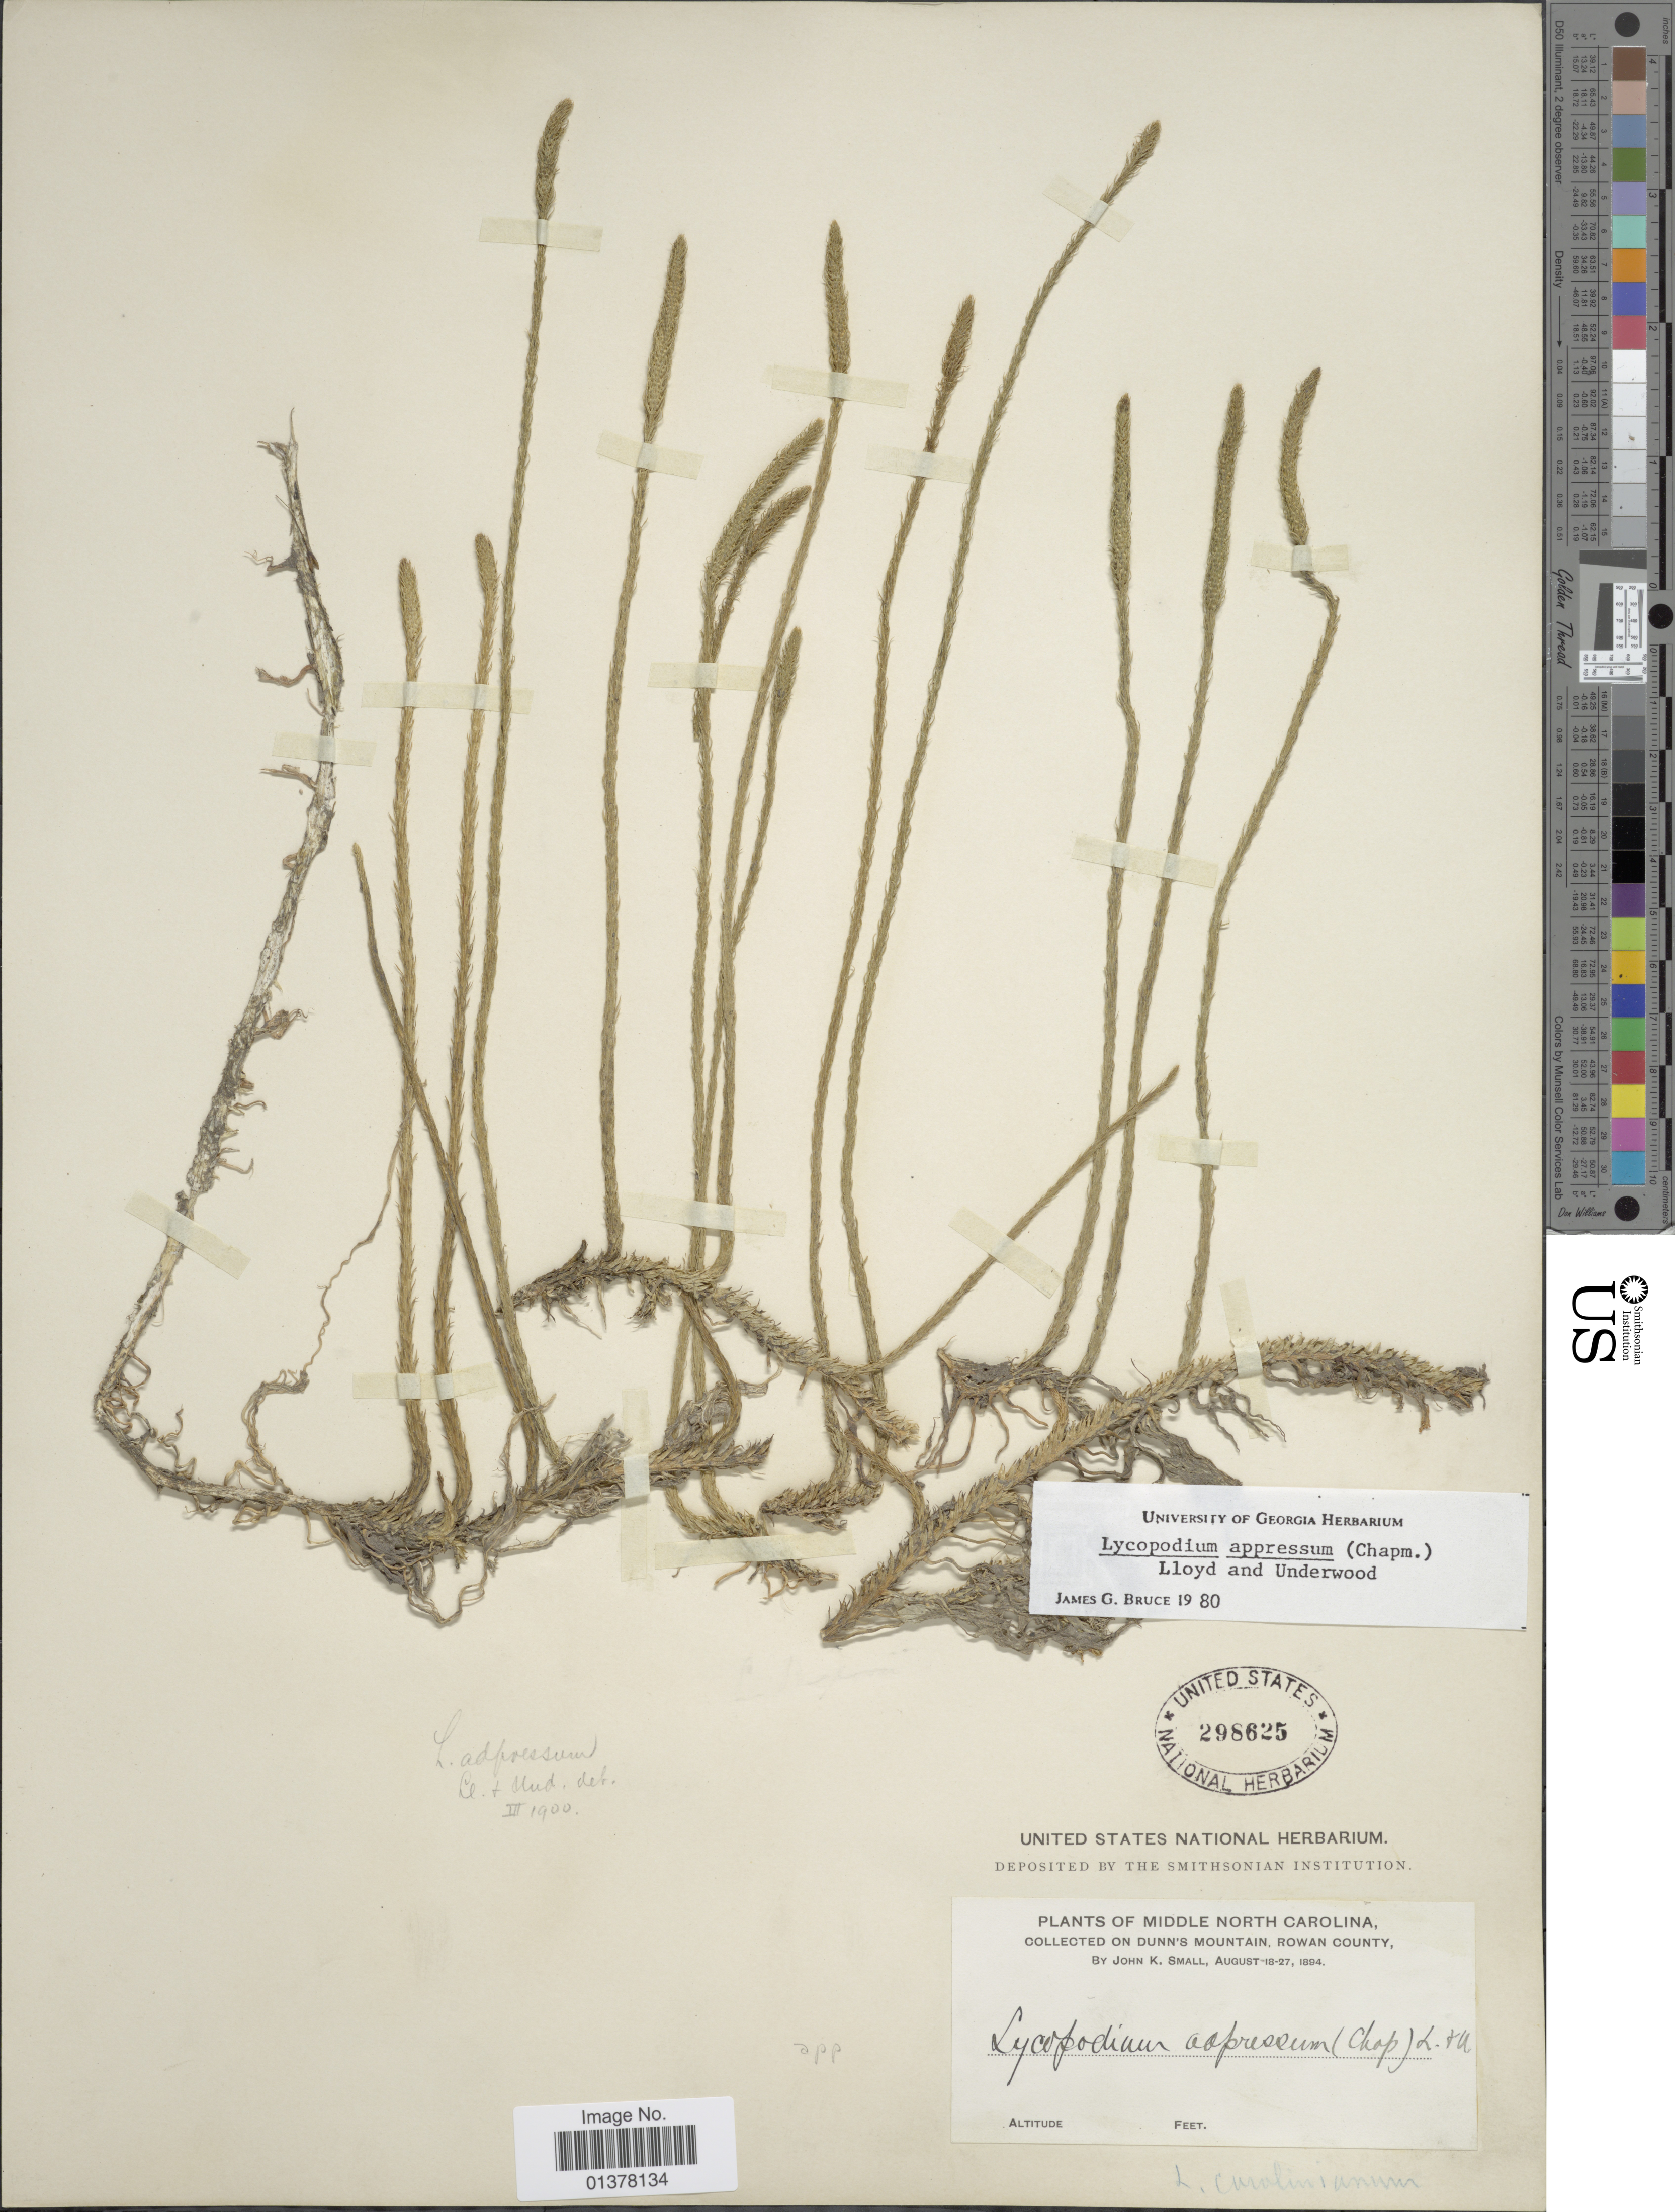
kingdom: Plantae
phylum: Tracheophyta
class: Lycopodiopsida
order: Lycopodiales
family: Lycopodiaceae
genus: Lycopodiella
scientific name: Lycopodiella appressa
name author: (Chapm.) Cranfill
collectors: J. K. Small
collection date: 1894-08-18/1894-08-27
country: United States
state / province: North Carolina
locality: Dunn's Mountain, Rowan County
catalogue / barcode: US 298625